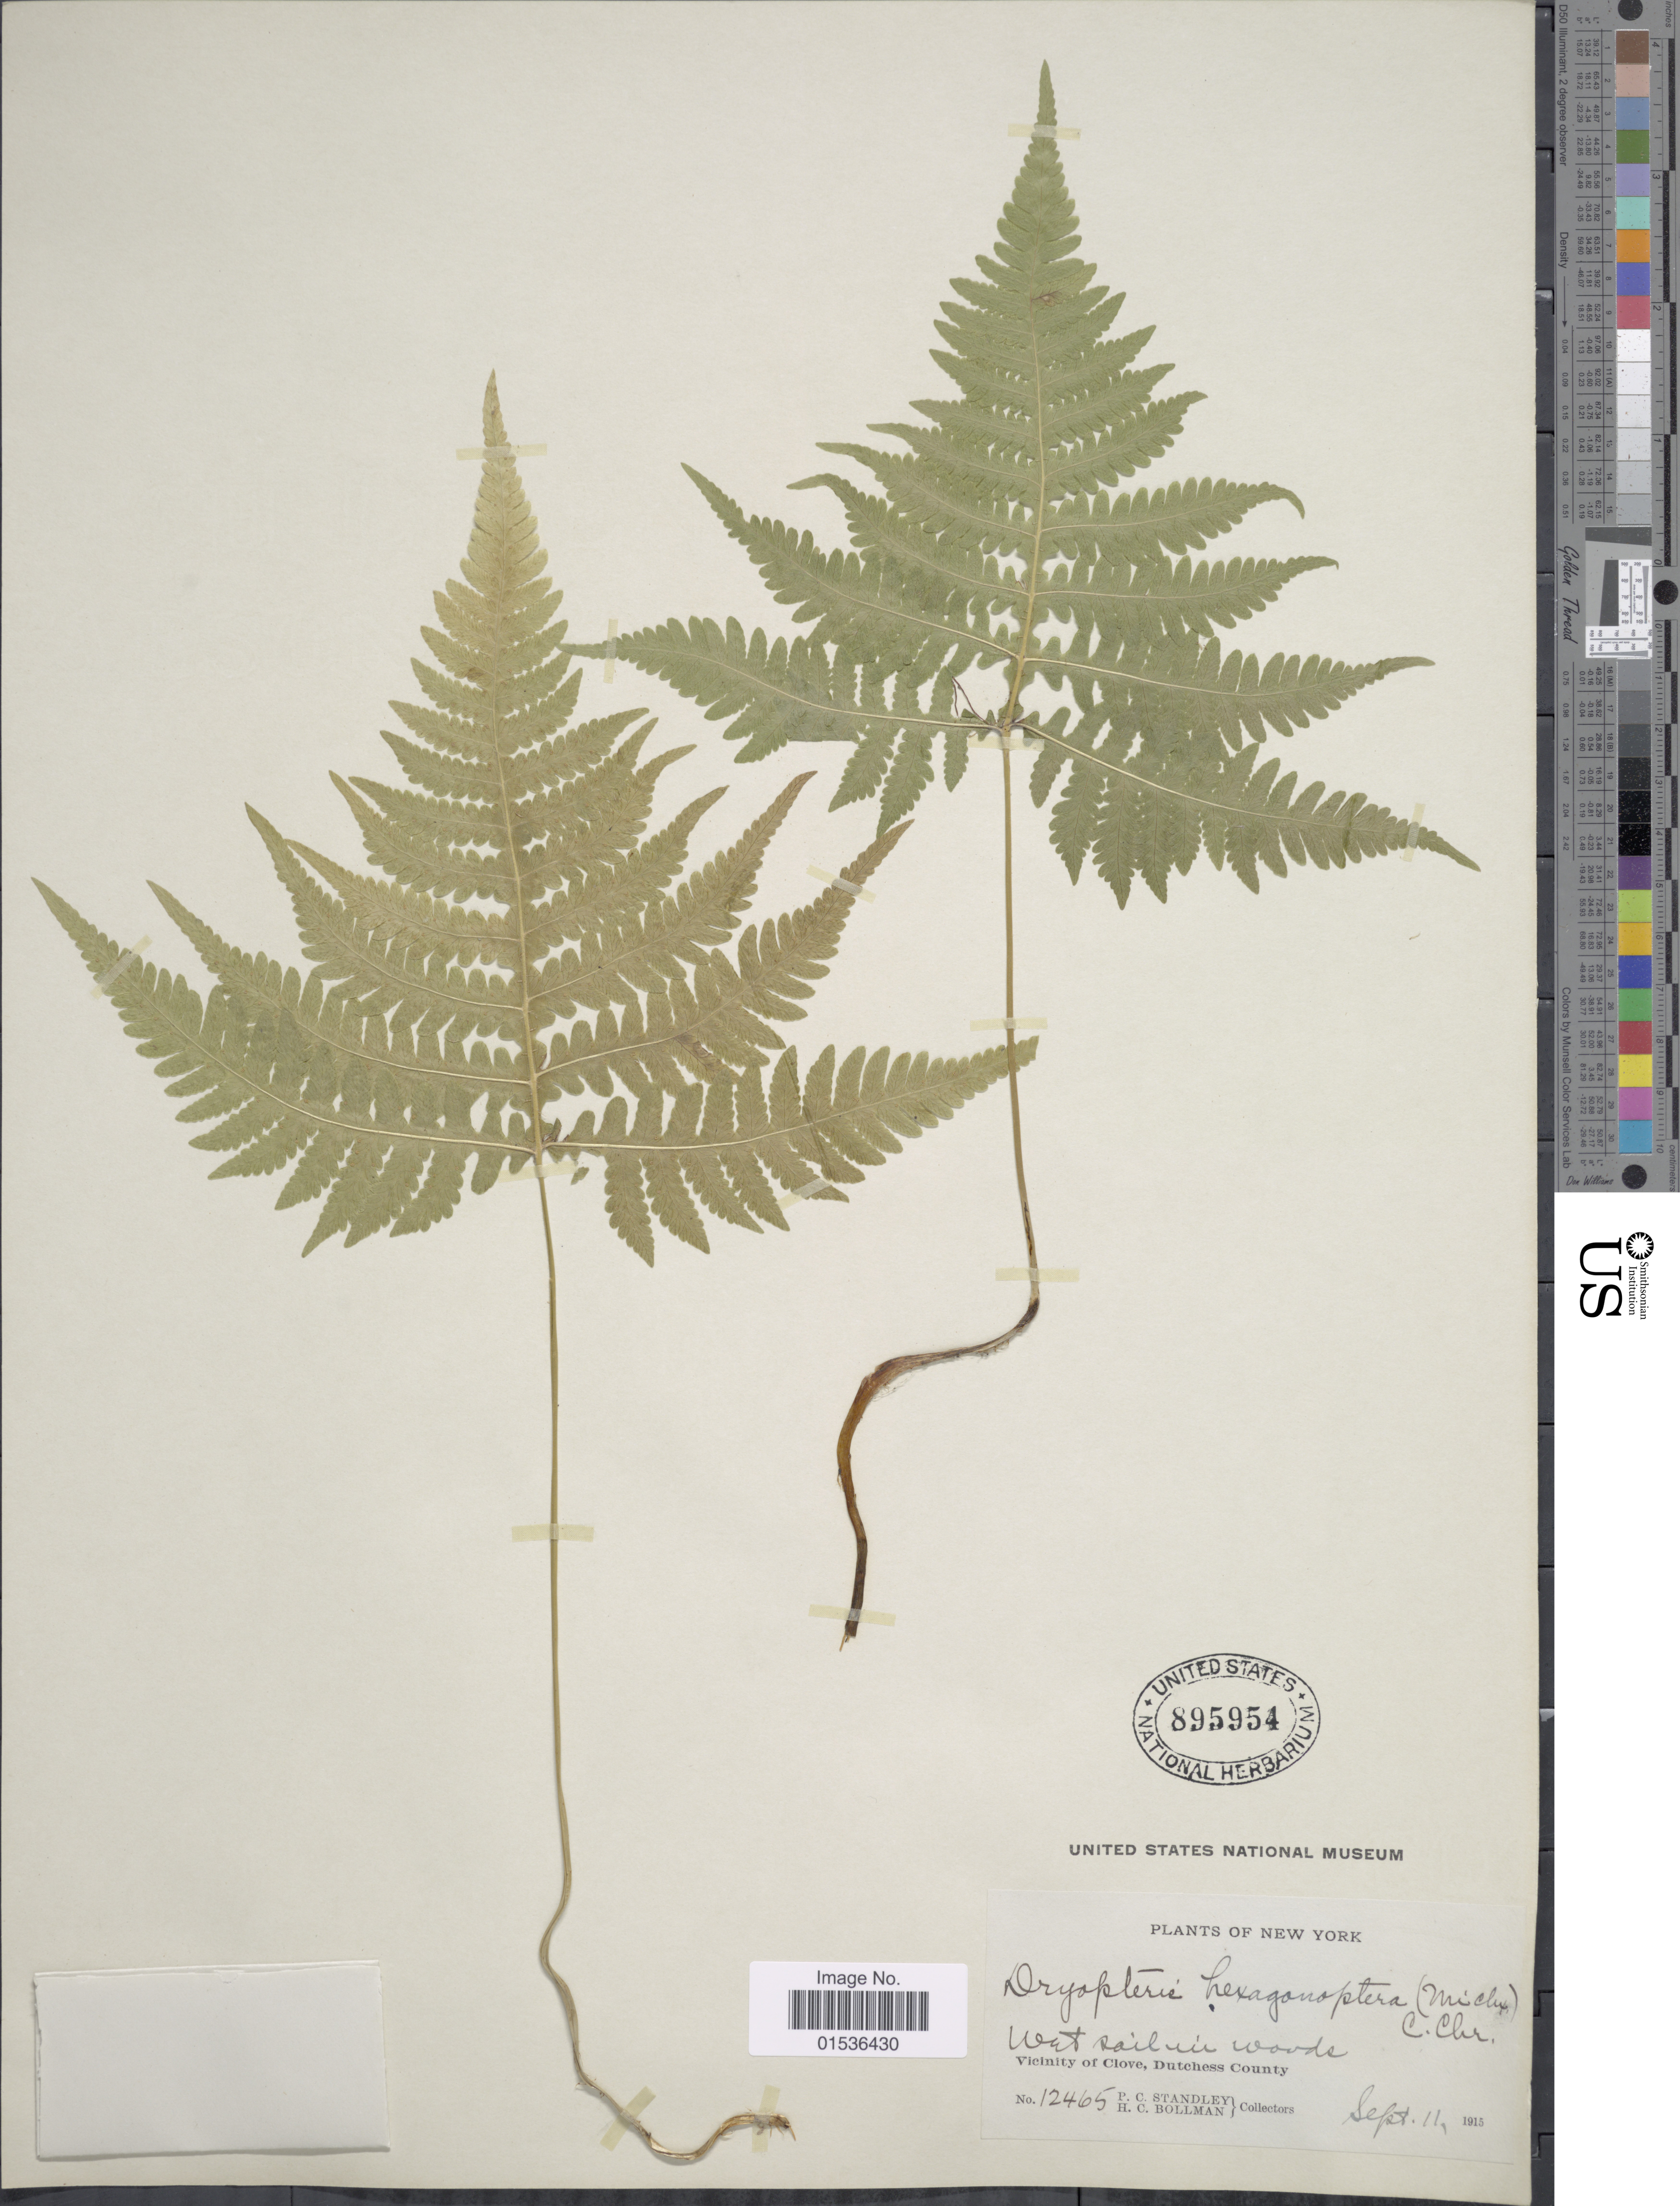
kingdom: Plantae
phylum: Tracheophyta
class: Polypodiopsida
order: Polypodiales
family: Thelypteridaceae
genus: Phegopteris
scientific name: Phegopteris hexagonoptera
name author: (Michx.) Fée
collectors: P. C. Standley & H. C. Bollman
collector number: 12465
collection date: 1915-09-11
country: United States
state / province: New York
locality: New York, Vicinity of Clove, Dutchess County.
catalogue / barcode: US 895954